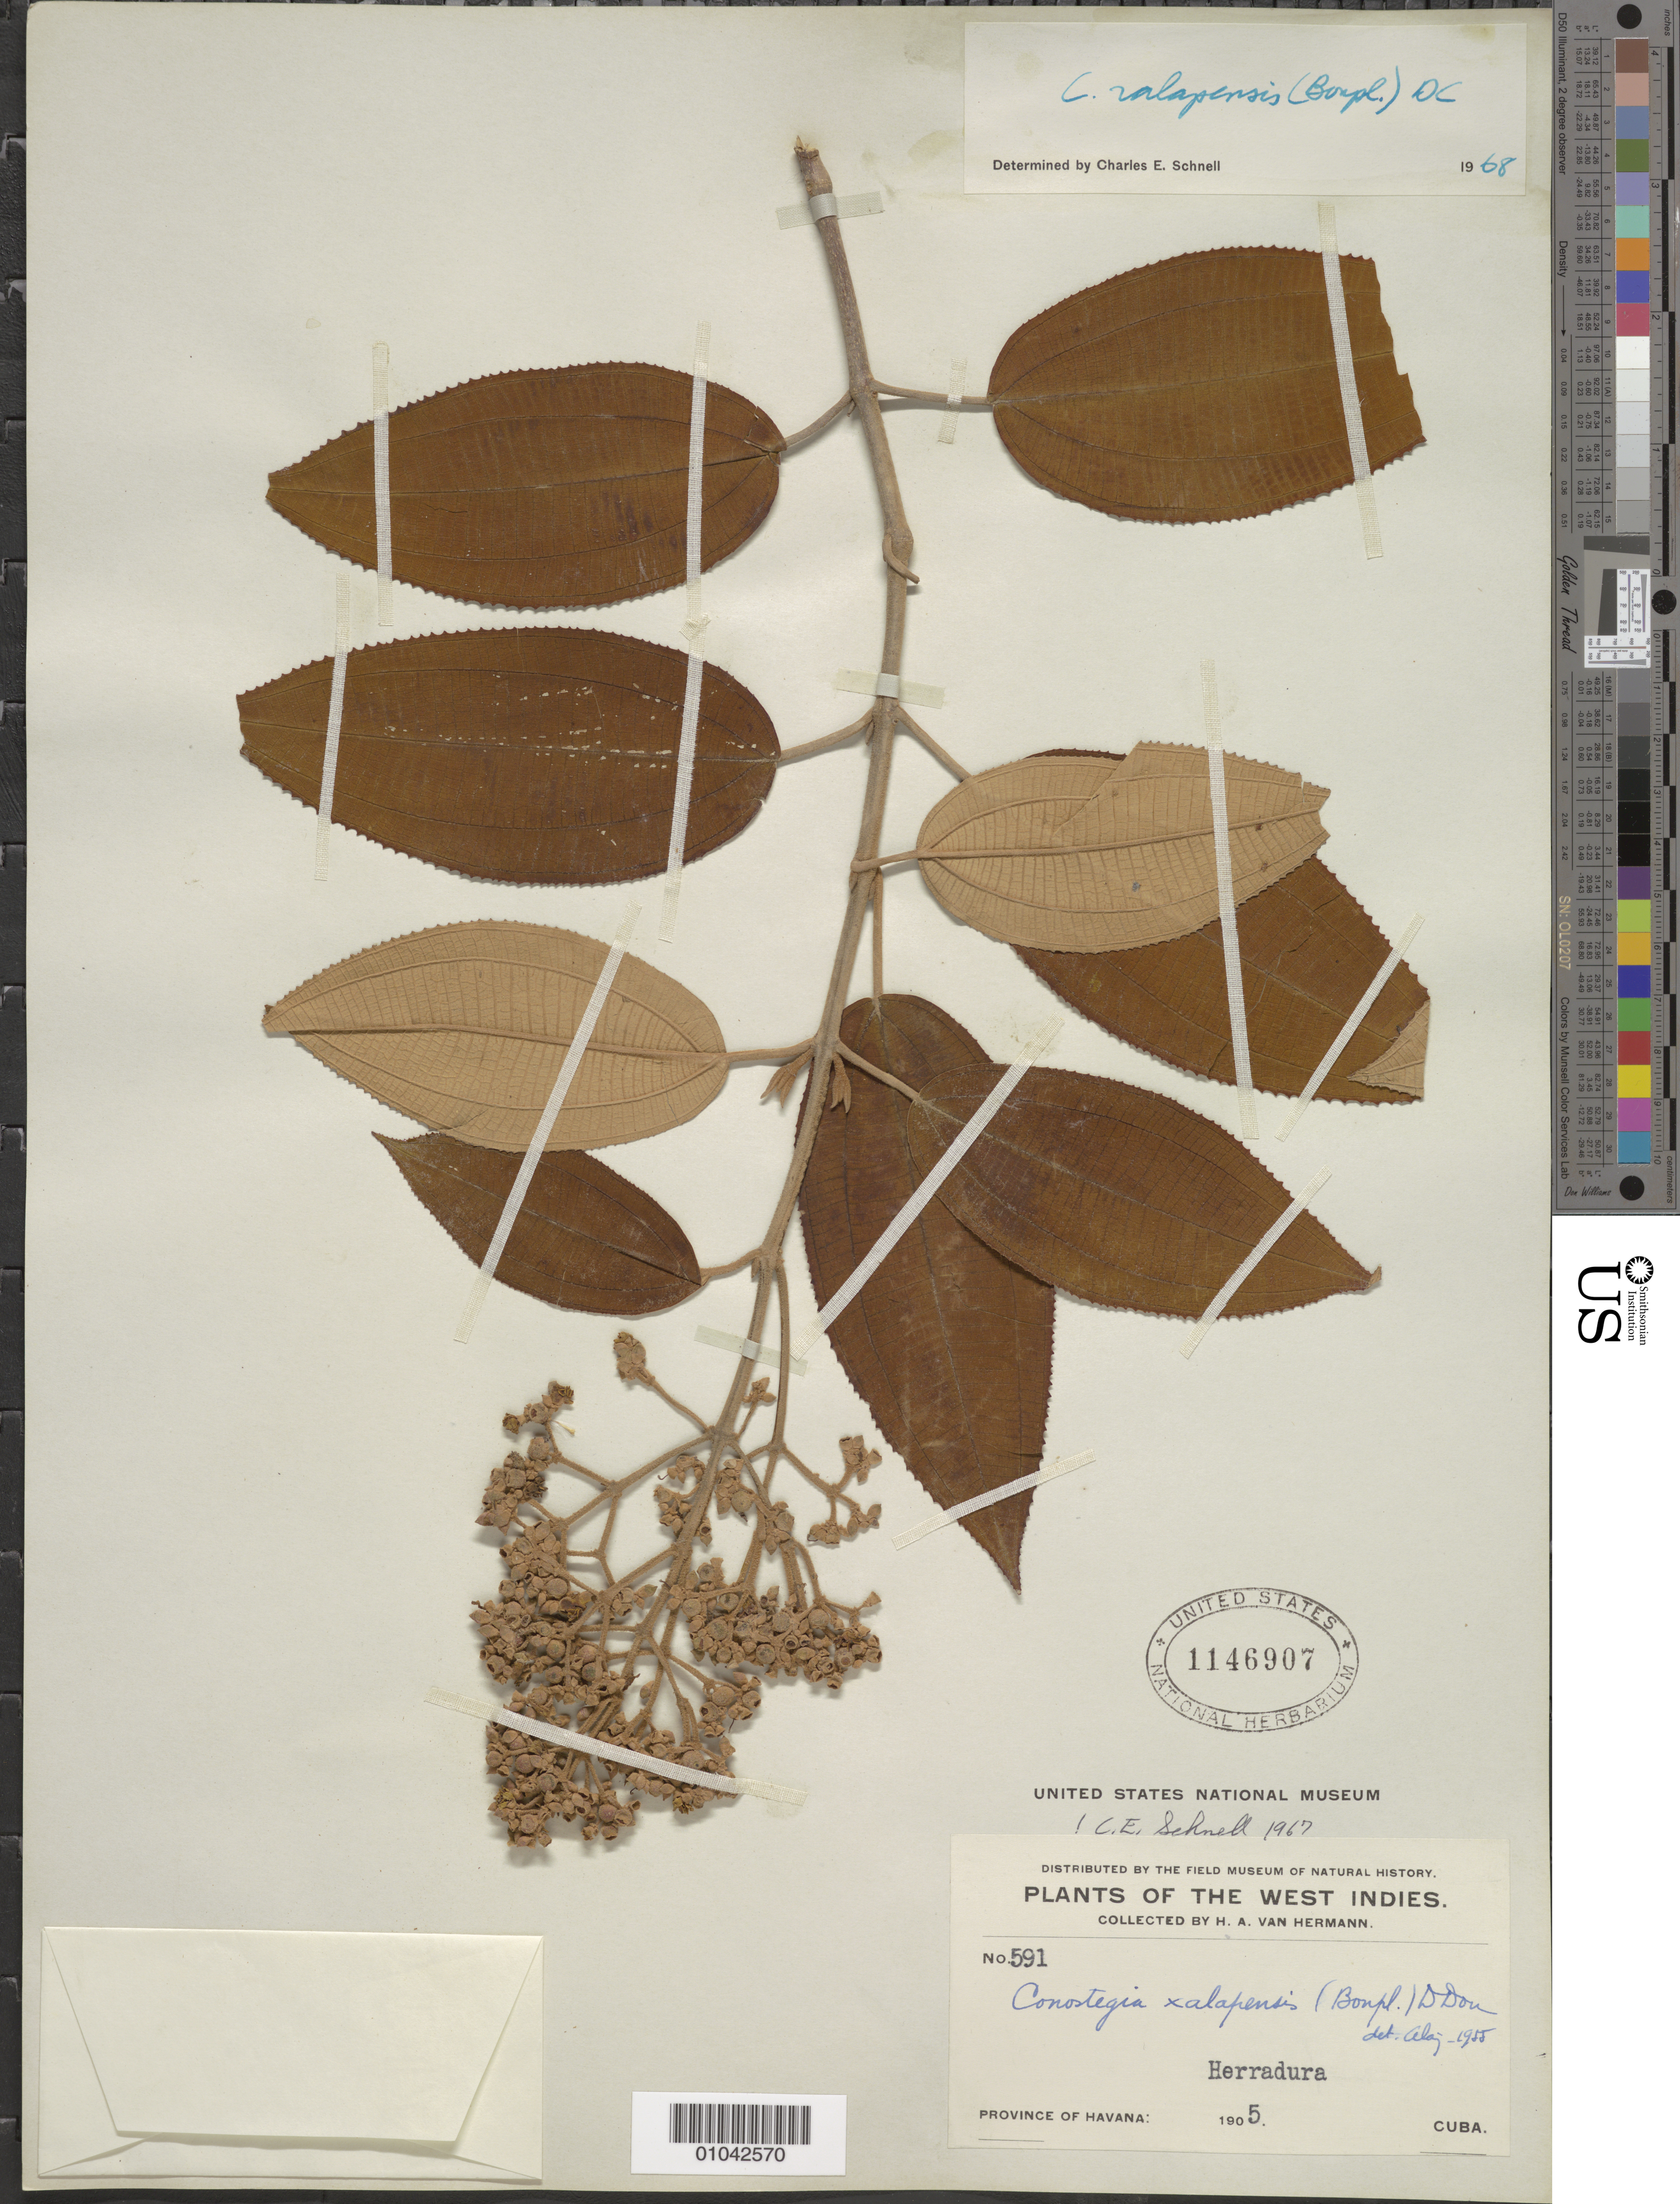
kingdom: Plantae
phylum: Tracheophyta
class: Magnoliopsida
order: Myrtales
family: Melastomataceae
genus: Conostegia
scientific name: Conostegia xylapensis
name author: (Bonpl.) D. Don ex DC.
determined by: Schnell, C. E.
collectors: H. A. Van Hermann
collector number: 591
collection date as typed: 1905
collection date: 1905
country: Cuba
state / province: La Habana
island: Cuba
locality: Herradura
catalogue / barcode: US 1146907